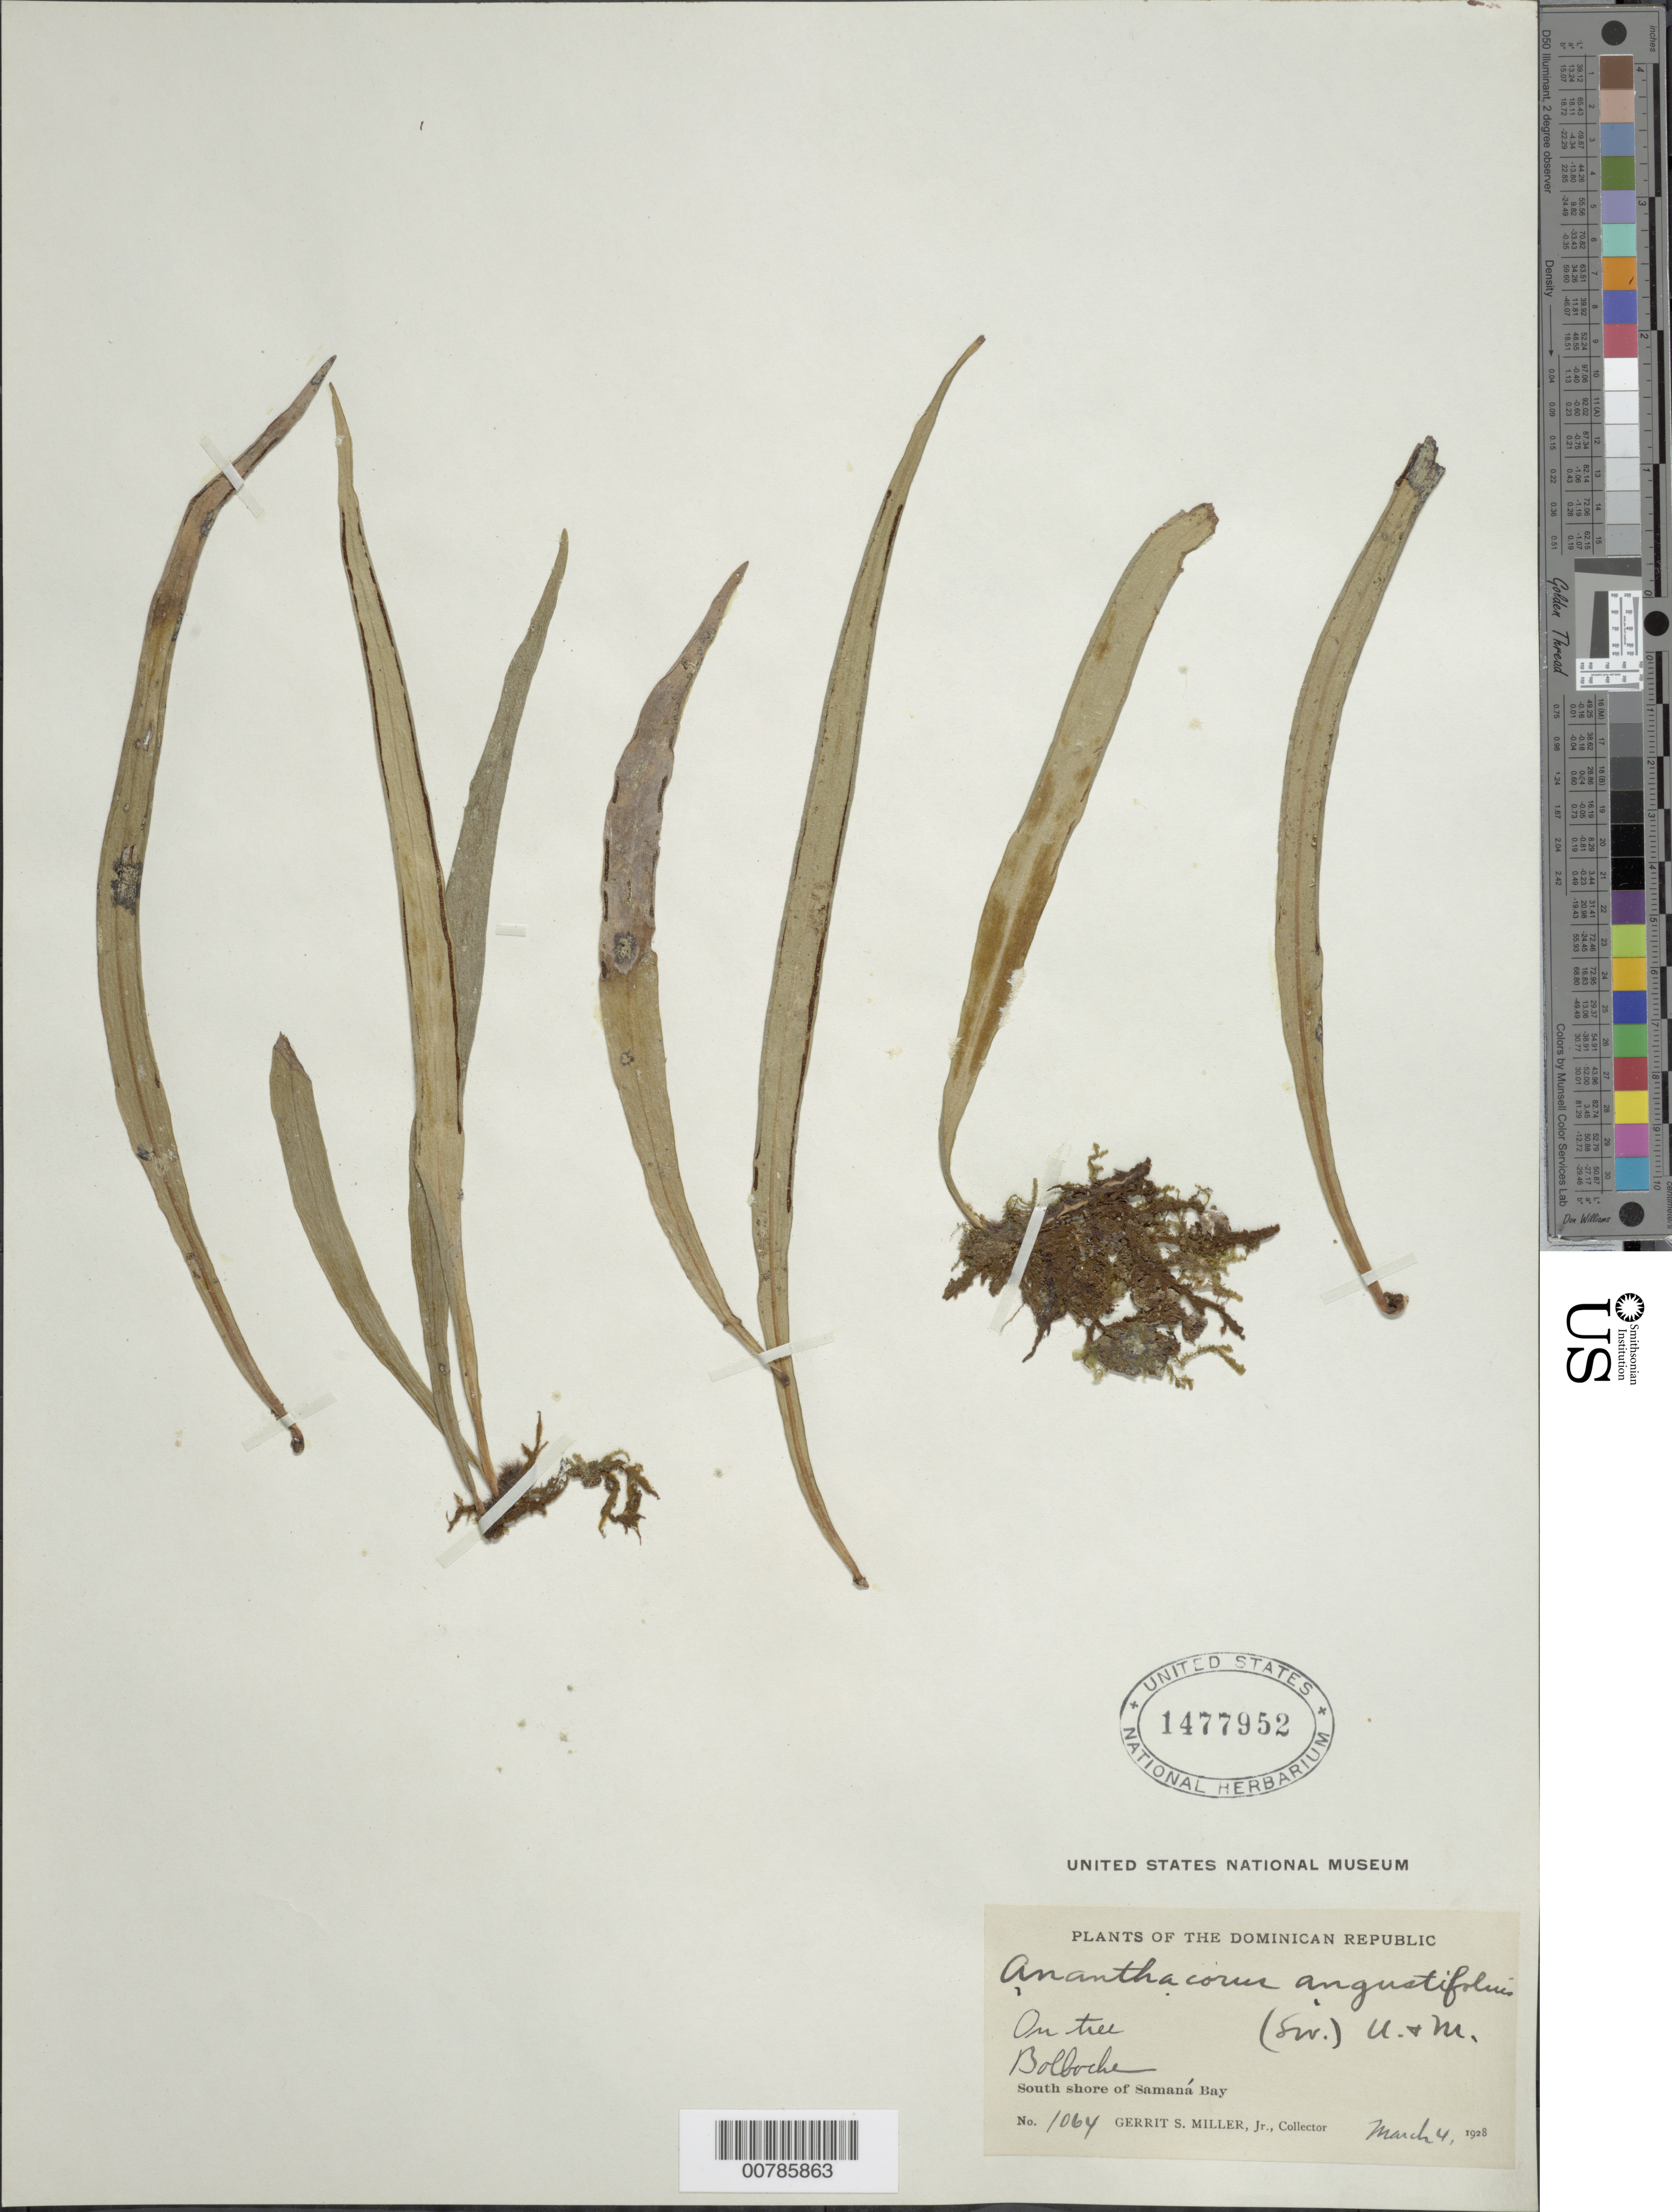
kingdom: Plantae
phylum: Tracheophyta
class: Polypodiopsida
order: Polypodiales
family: Pteridaceae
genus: Ananthacorus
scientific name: Ananthacorus angustifolius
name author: (Sw.) Underw. & Maxon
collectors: G. S. Miller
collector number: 1064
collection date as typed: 04 Mar 1928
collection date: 1928-03-04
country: Dominican Republic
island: Hispaniola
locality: Bolboche, S shore of Samaná Bay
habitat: On tree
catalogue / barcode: US 1477952